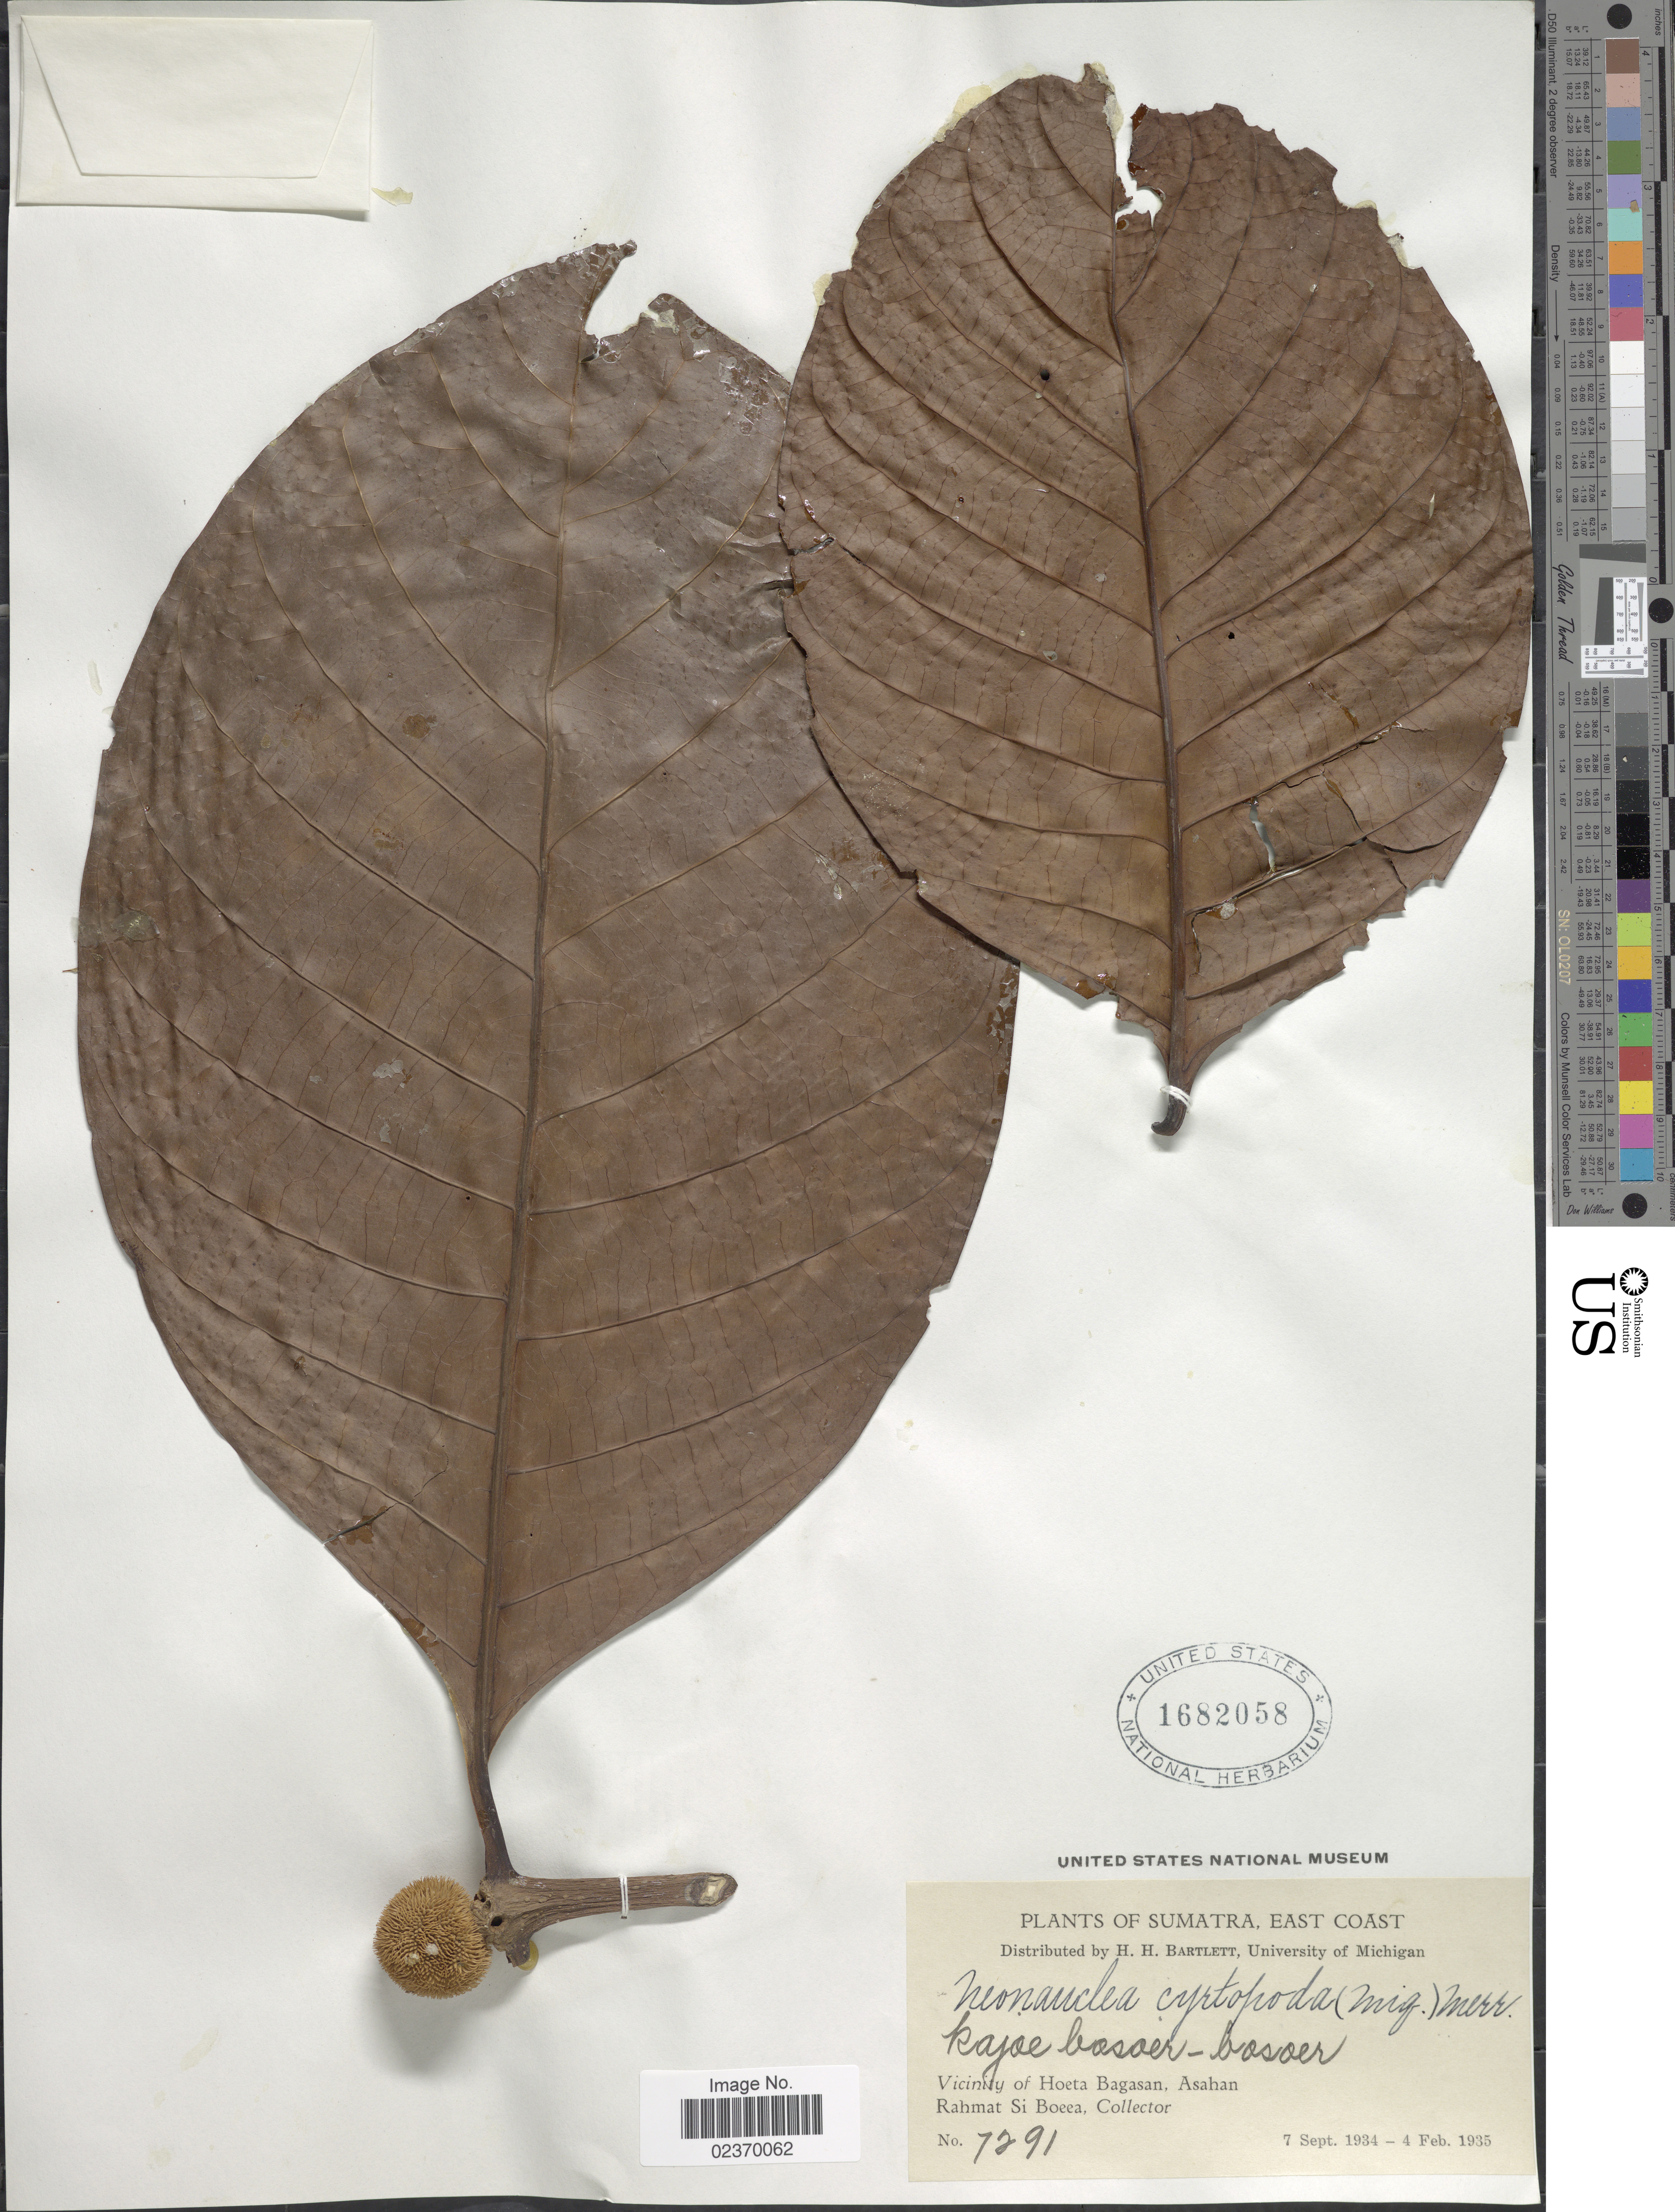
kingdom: Plantae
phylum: Tracheophyta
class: Magnoliopsida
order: Gentianales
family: Rubiaceae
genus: Neonauclea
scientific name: Neonauclea cyrtopoda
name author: (Miq.) Merr.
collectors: Rahmat Si Boeea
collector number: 7291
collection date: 1934-09-07/1935-02-04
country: Indonesia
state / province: Sumatra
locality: East Coast, Kajoe bosoer-bosoer, Vicinity of Hoeta Bagasan, Asahan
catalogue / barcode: US 1682058